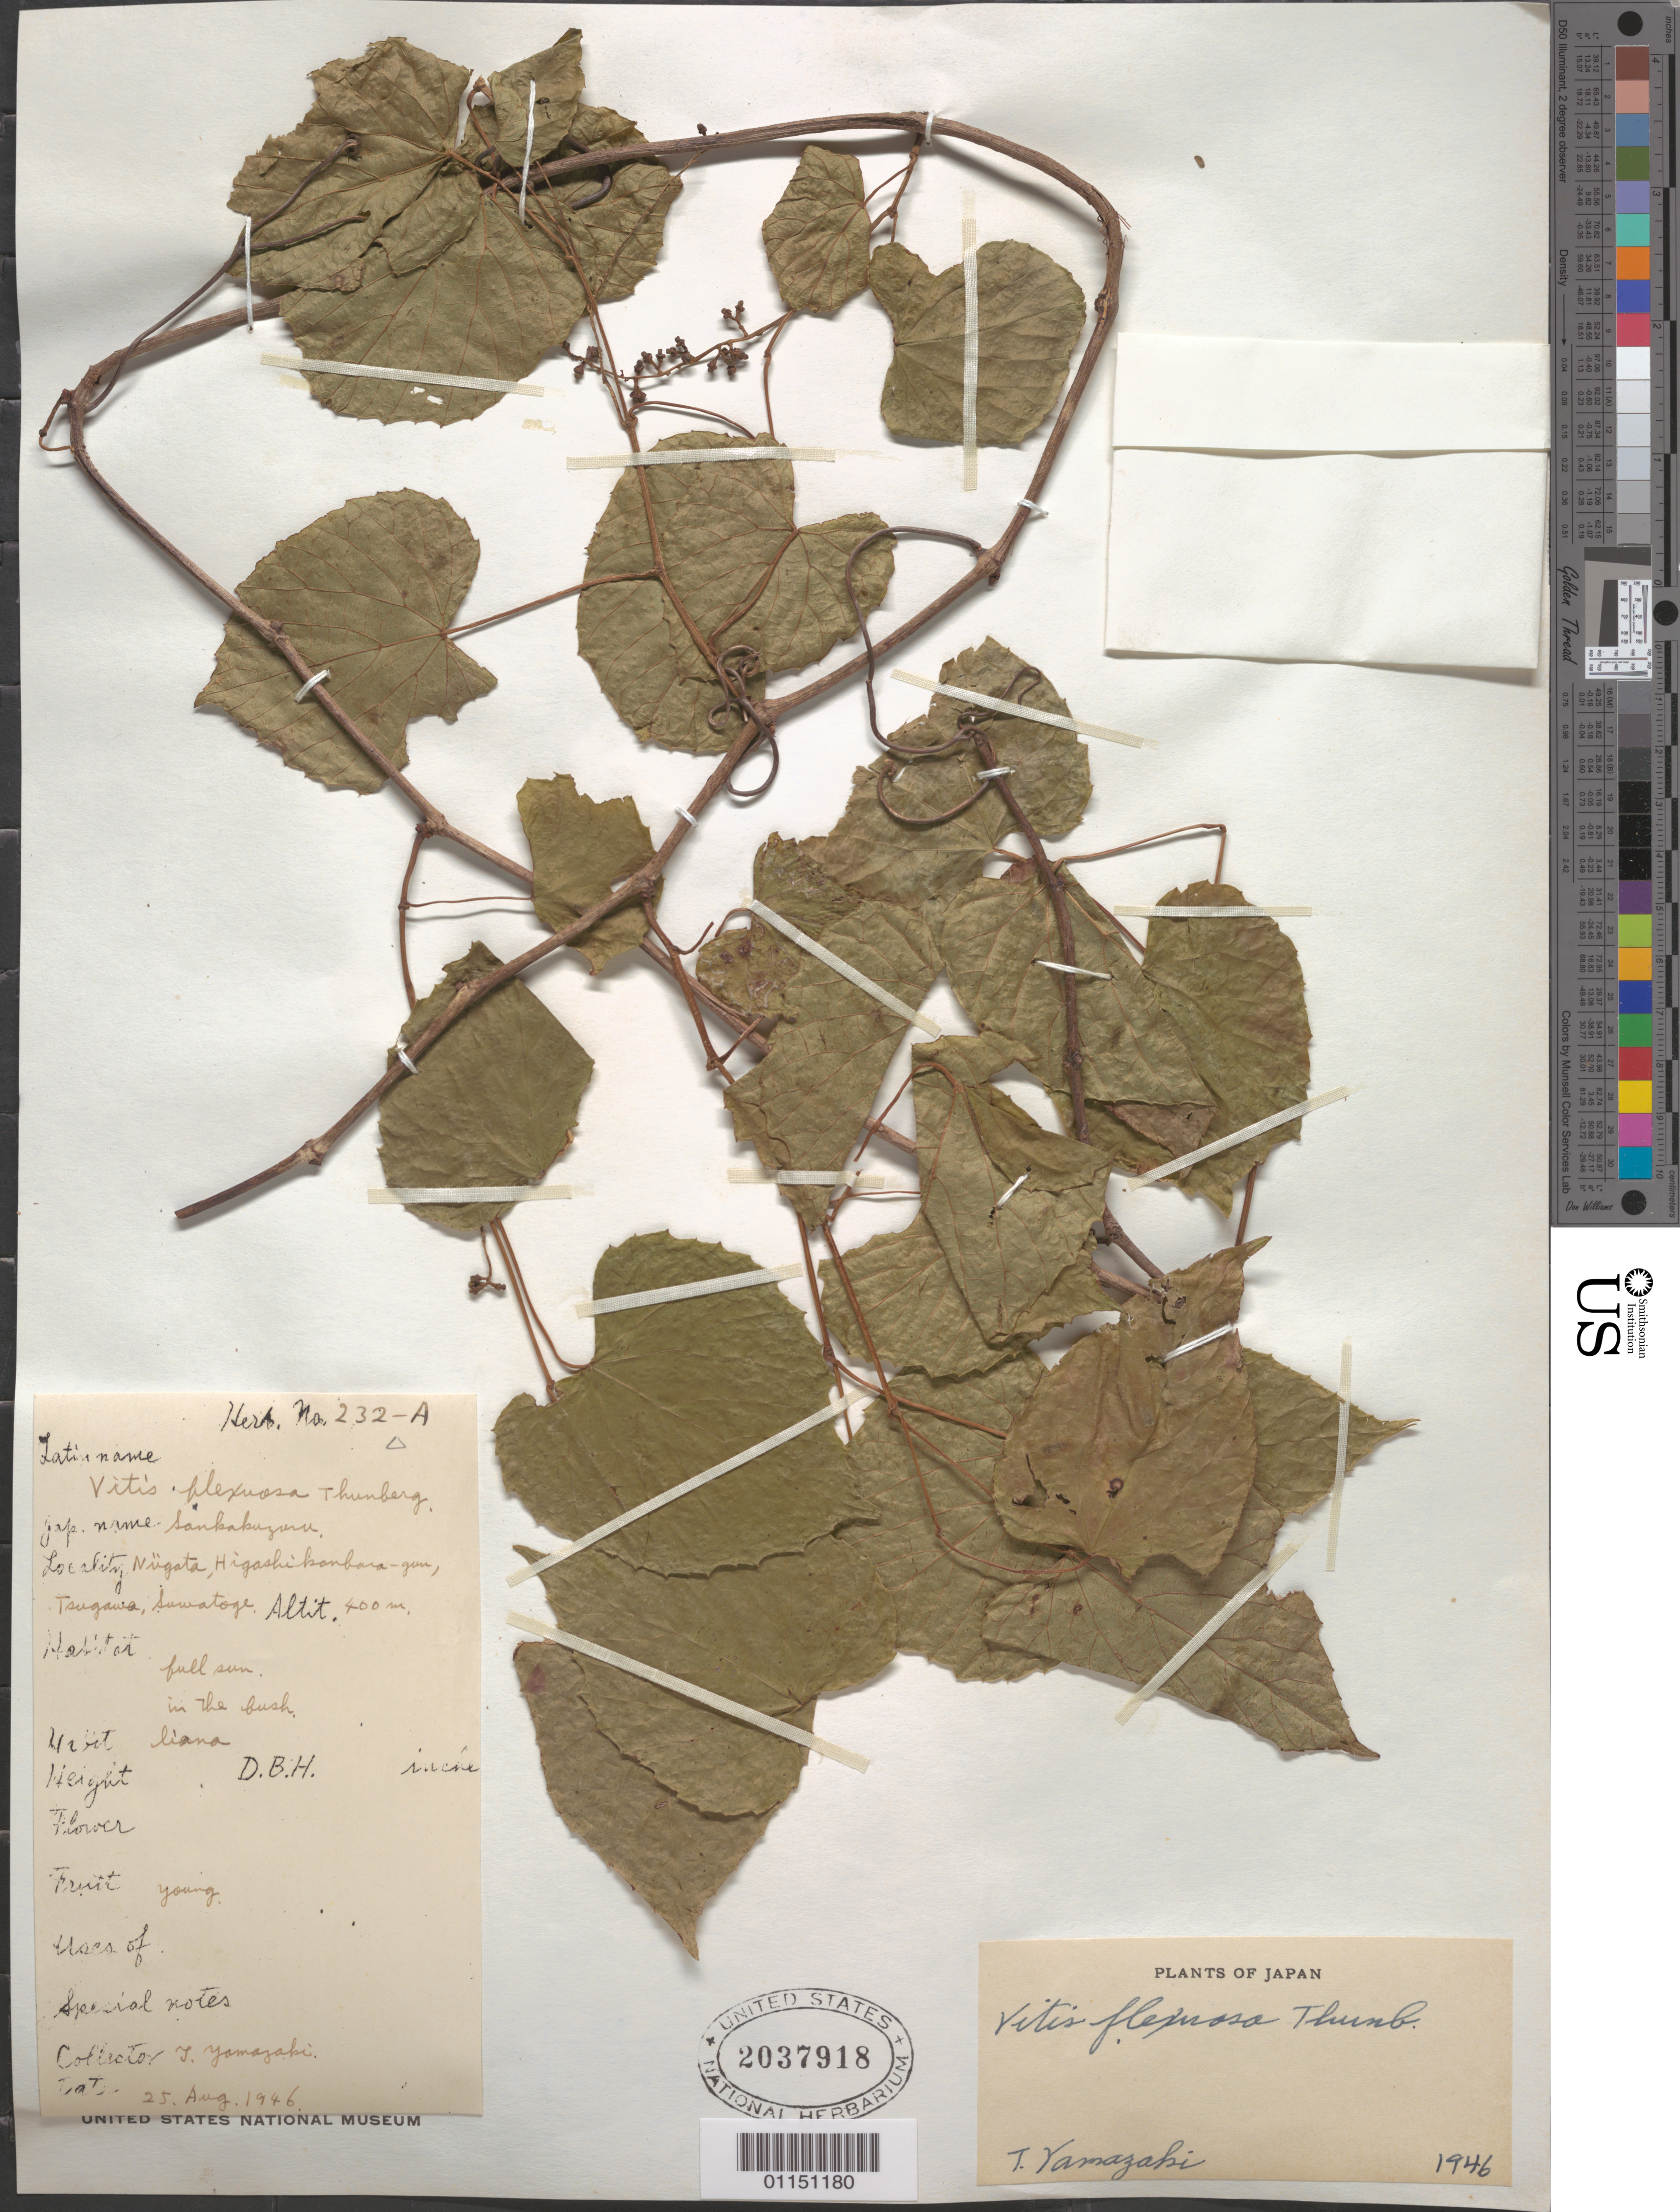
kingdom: Plantae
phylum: Tracheophyta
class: Magnoliopsida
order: Vitales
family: Vitaceae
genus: Vitis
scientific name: Vitis flexuosa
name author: Thunb.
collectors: T. Yamazaki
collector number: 232 A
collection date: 1946-08-25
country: Japan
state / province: Niigata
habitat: Liana.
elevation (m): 400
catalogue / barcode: US 2037918